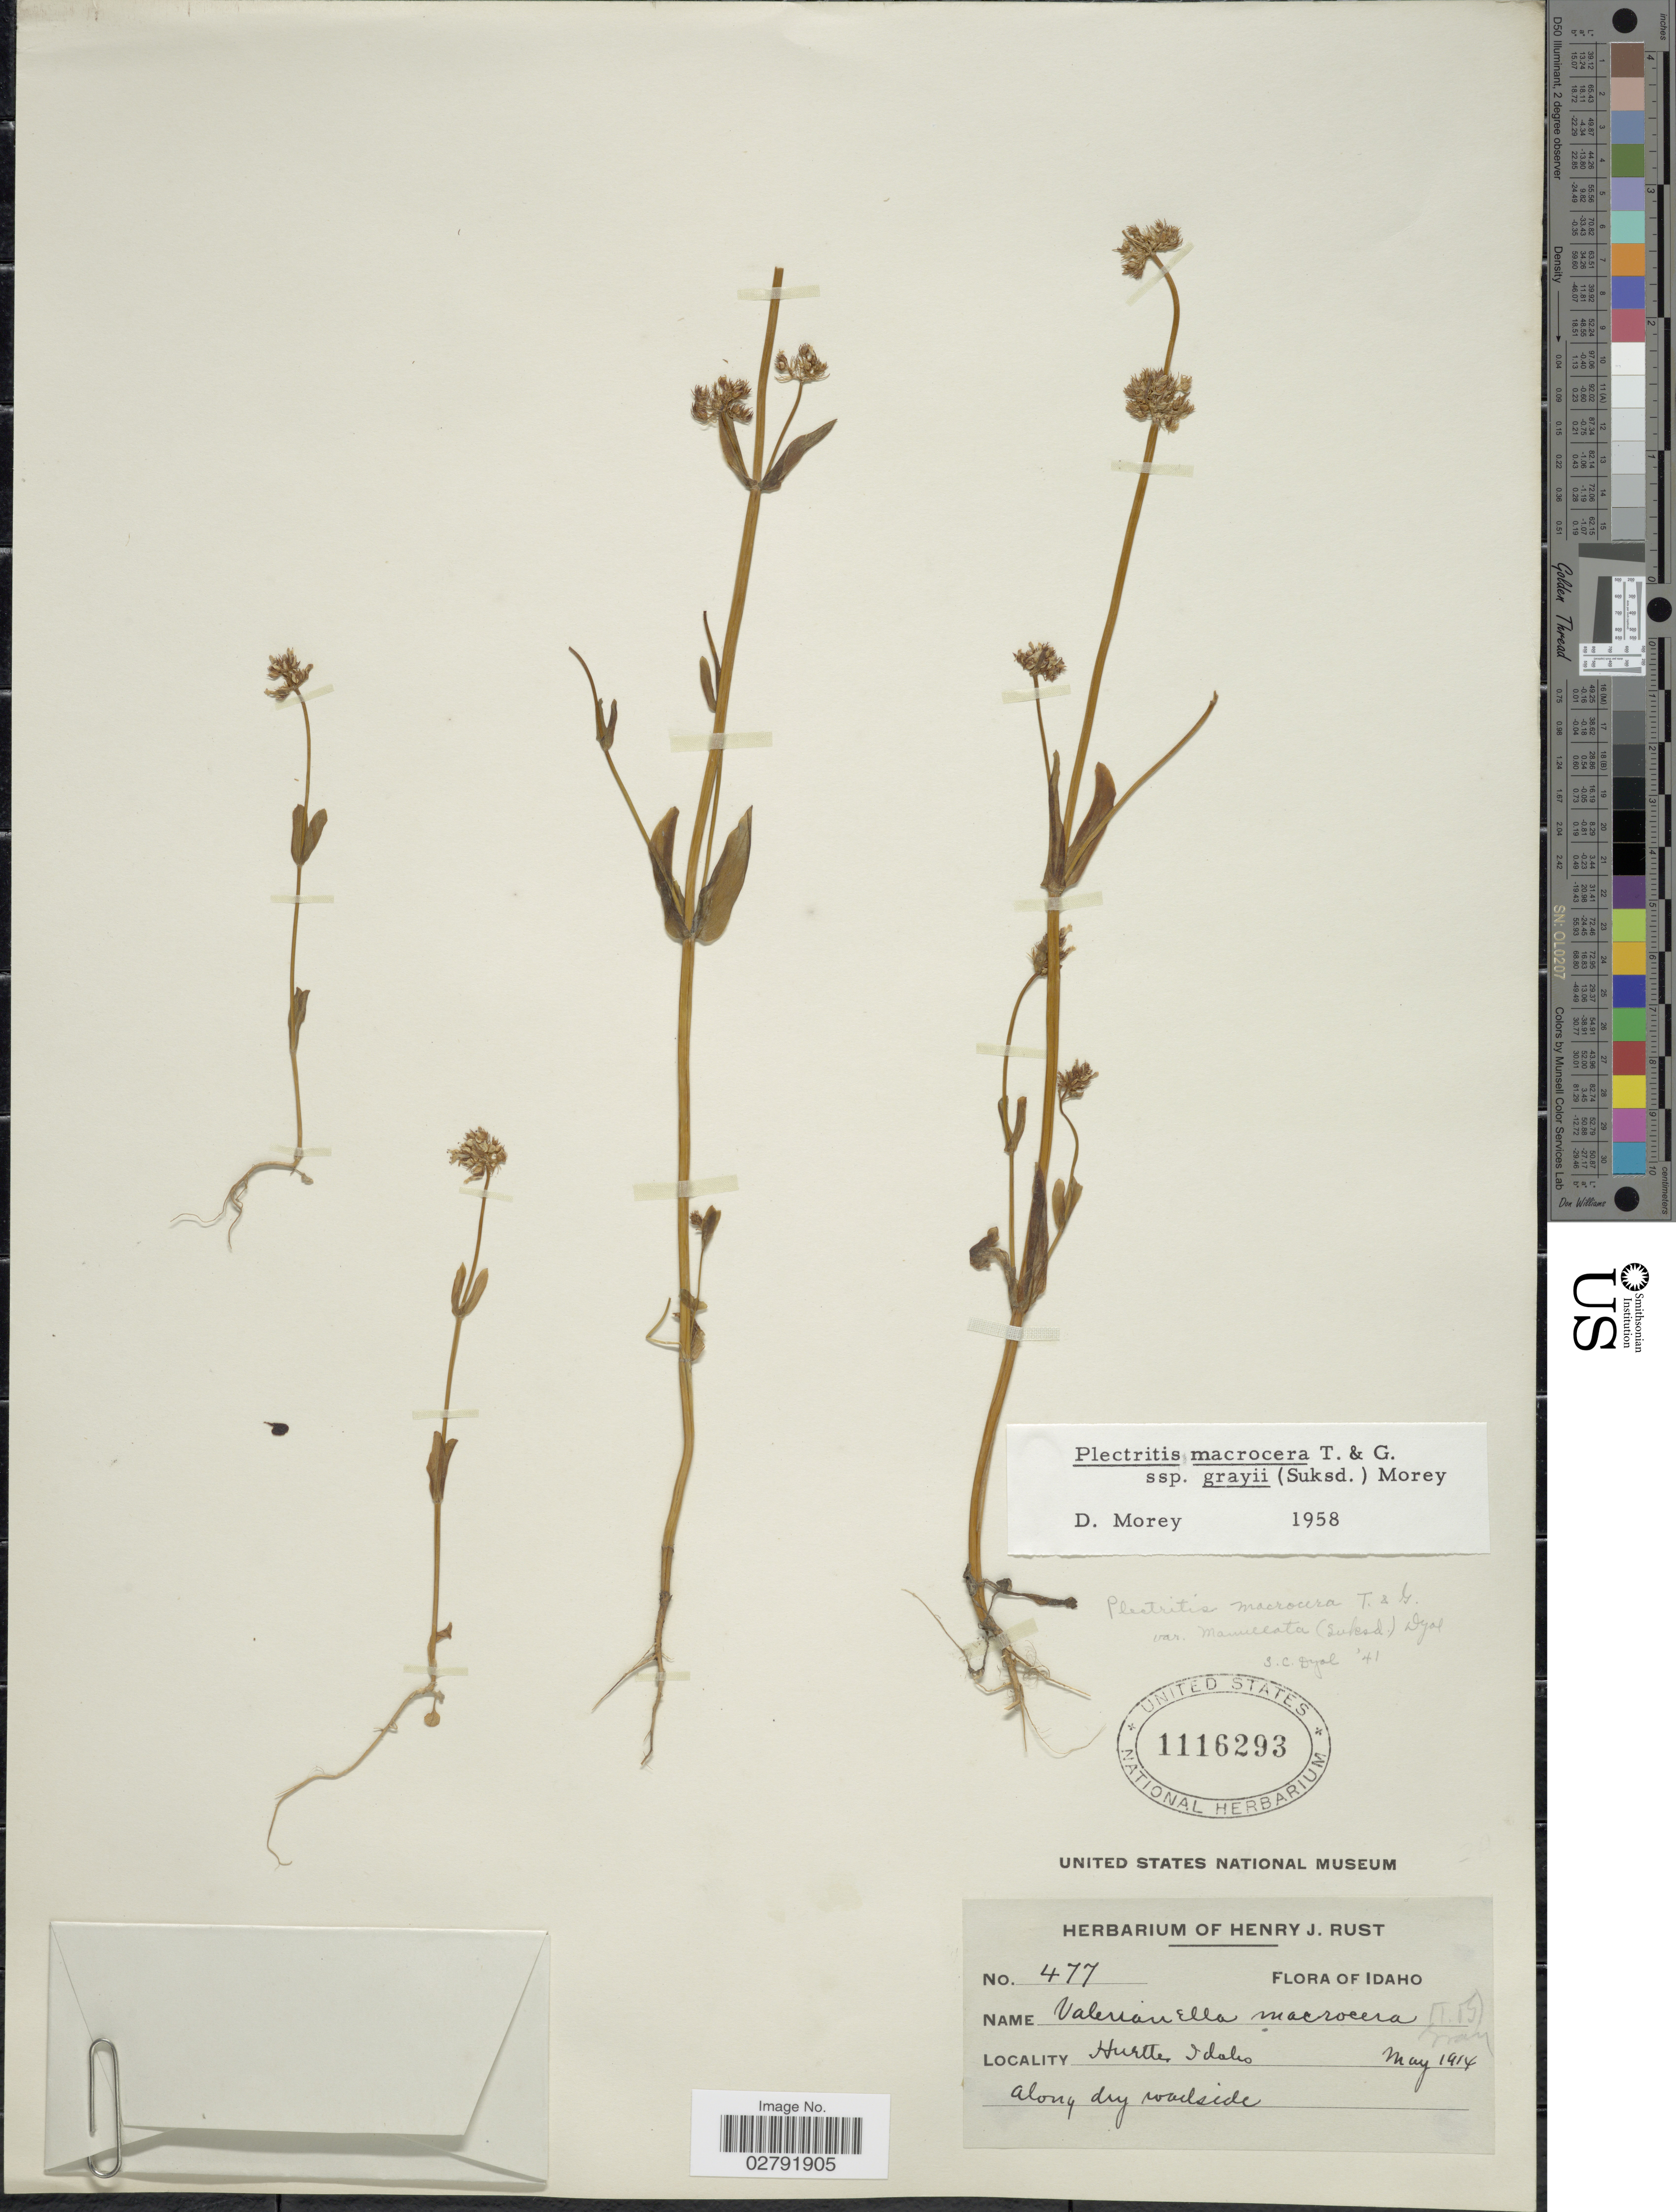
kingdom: Plantae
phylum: Tracheophyta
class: Magnoliopsida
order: Dipsacales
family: Caprifoliaceae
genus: Plectritis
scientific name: Plectritis macrocera subsp. grayi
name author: (Suksd.) Morey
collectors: ex herb. Henry J. Rust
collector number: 477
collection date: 1914-05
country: United States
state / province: Idaho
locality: Huetter.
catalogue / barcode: US 1116293